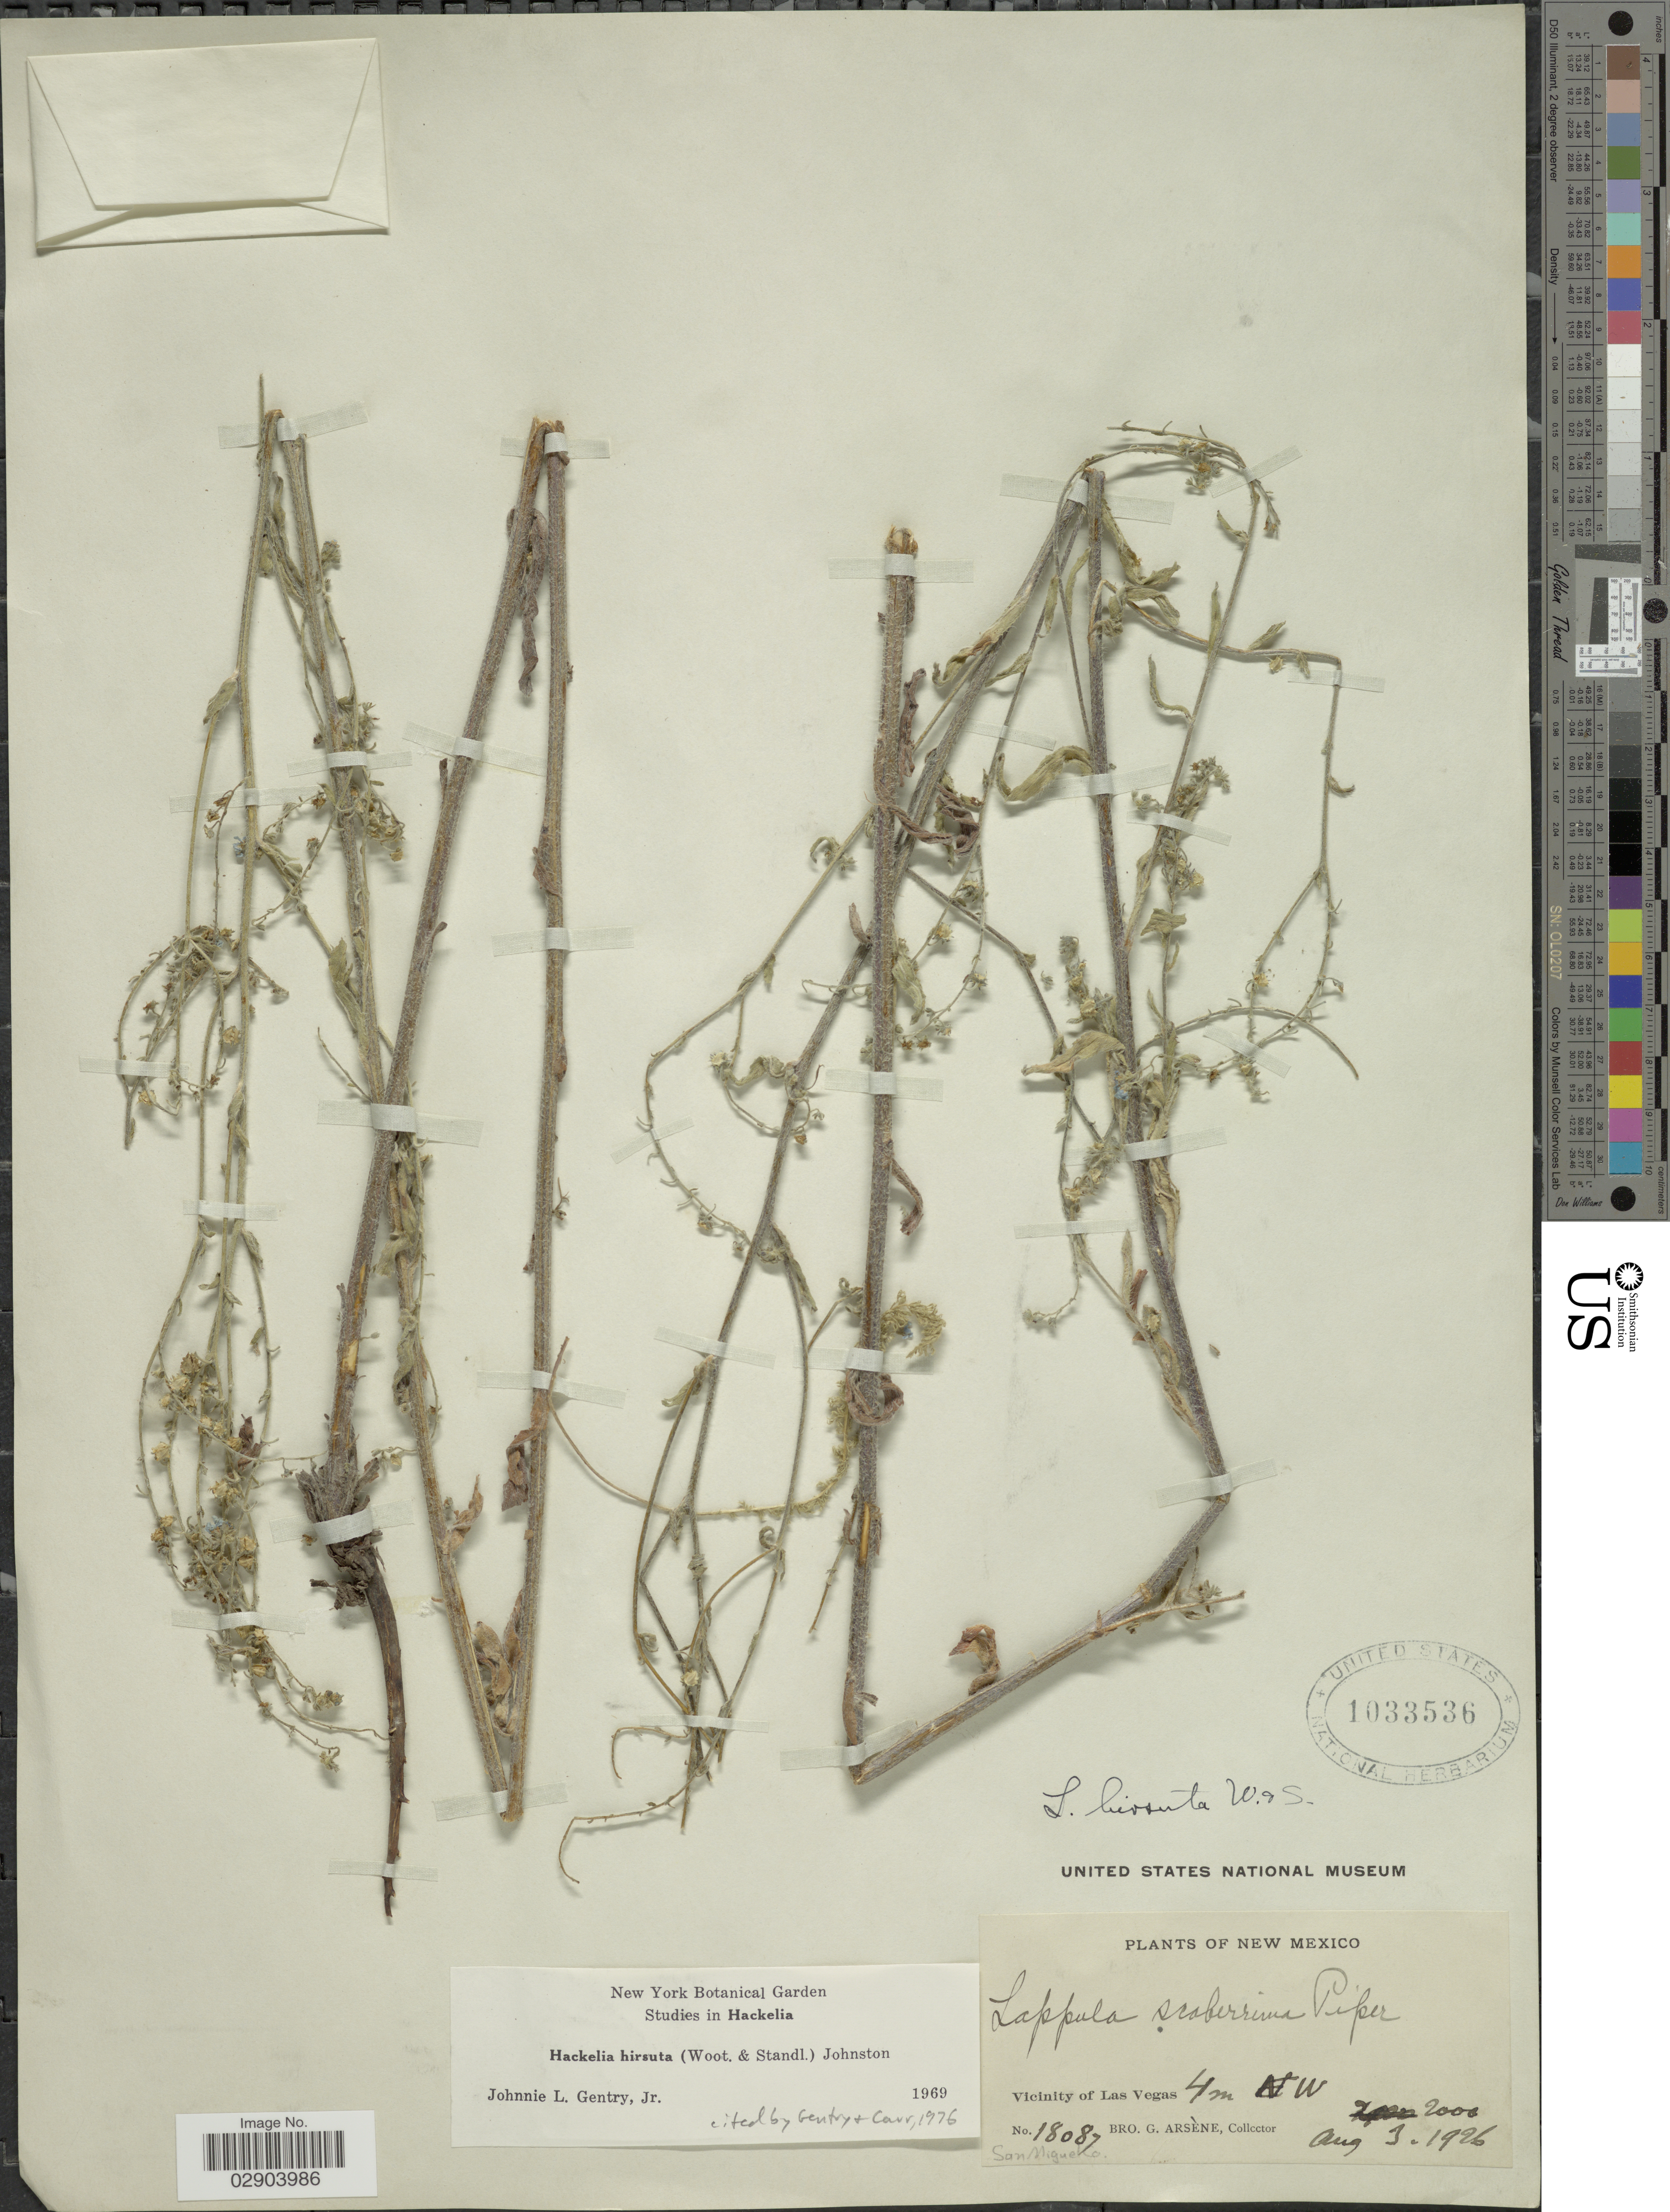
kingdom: Plantae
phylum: Tracheophyta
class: Magnoliopsida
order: Boraginales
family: Boraginaceae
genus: Hackelia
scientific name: Hackelia hirsuta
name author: (Wooton & Standl.) I.M. Johnst.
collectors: Bro. G. Arsène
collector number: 18087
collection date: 1926-08-03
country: United States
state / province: New Mexico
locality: Vicinity of Las Vegas. 4 m W. San Miguel Co.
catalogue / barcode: US 1033536